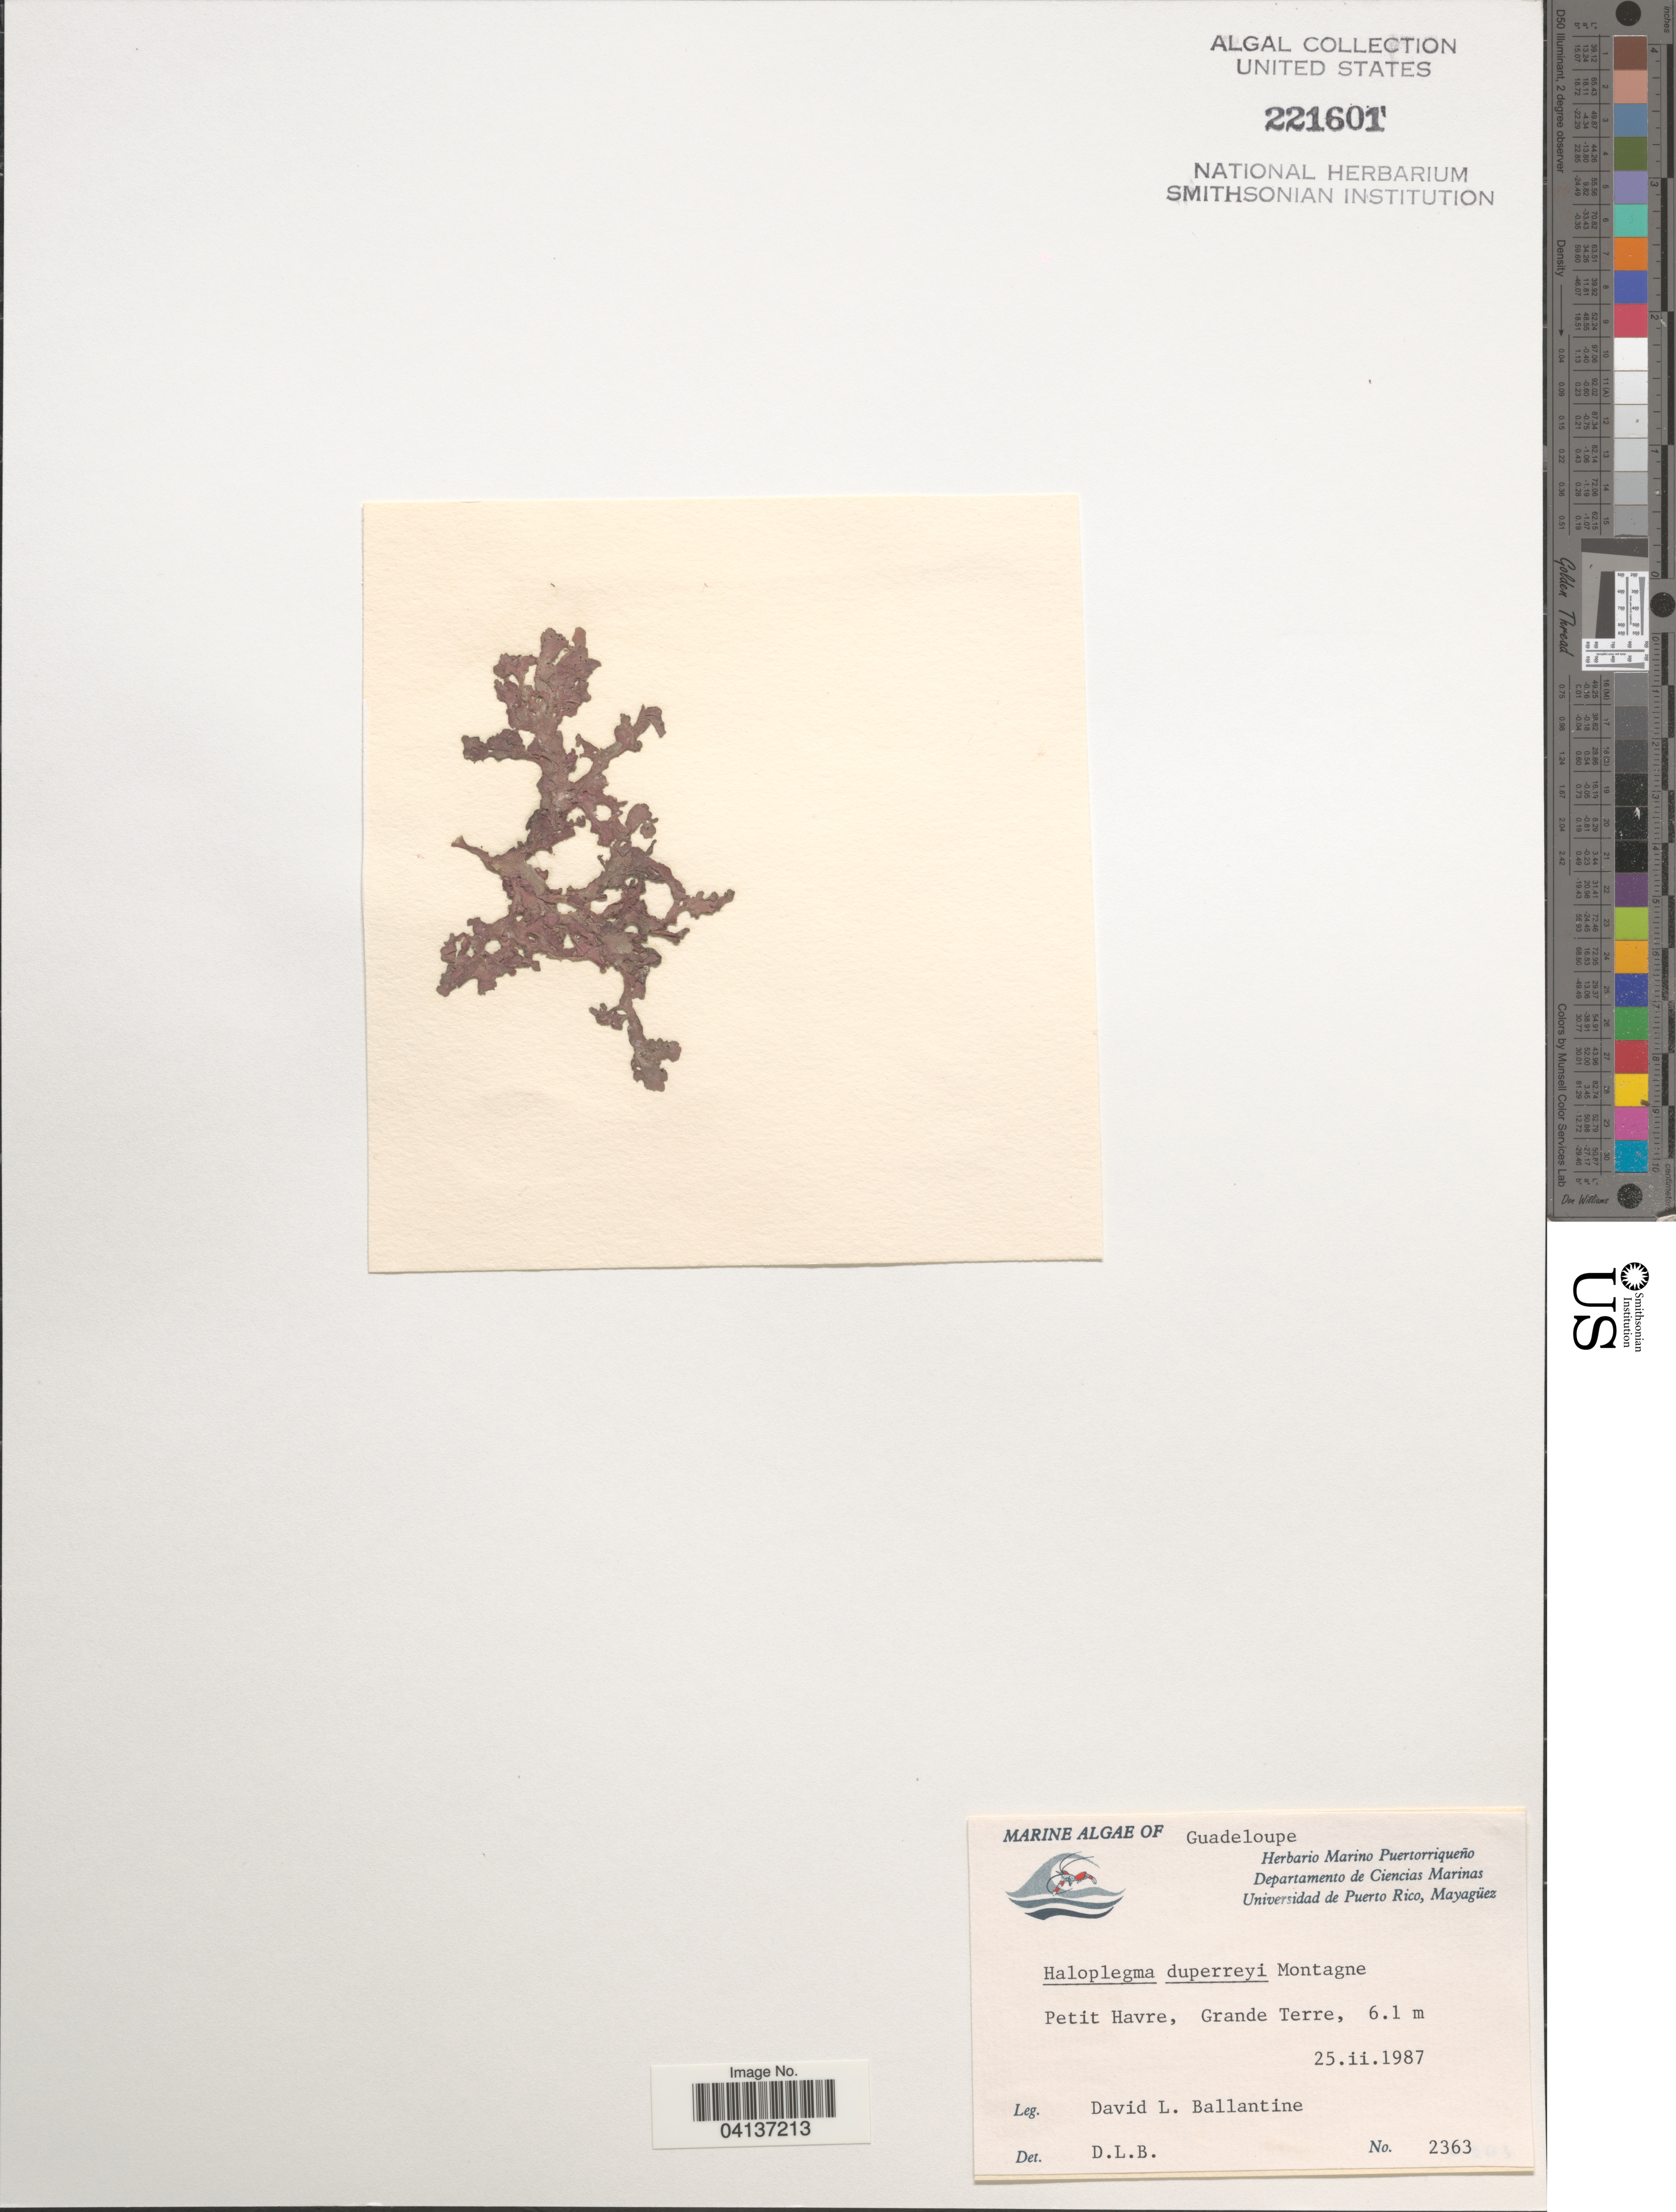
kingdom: Plantae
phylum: Rhodophyta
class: Florideophyceae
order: Ceramiales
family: Wrangeliaceae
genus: Haloplegma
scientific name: Haloplegma duperreyi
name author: Mont.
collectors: D.L. Ballantine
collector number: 2363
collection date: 1987-02-25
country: Guadeloupe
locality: Petit Havre, Grande Terre.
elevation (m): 6.1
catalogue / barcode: US 221601